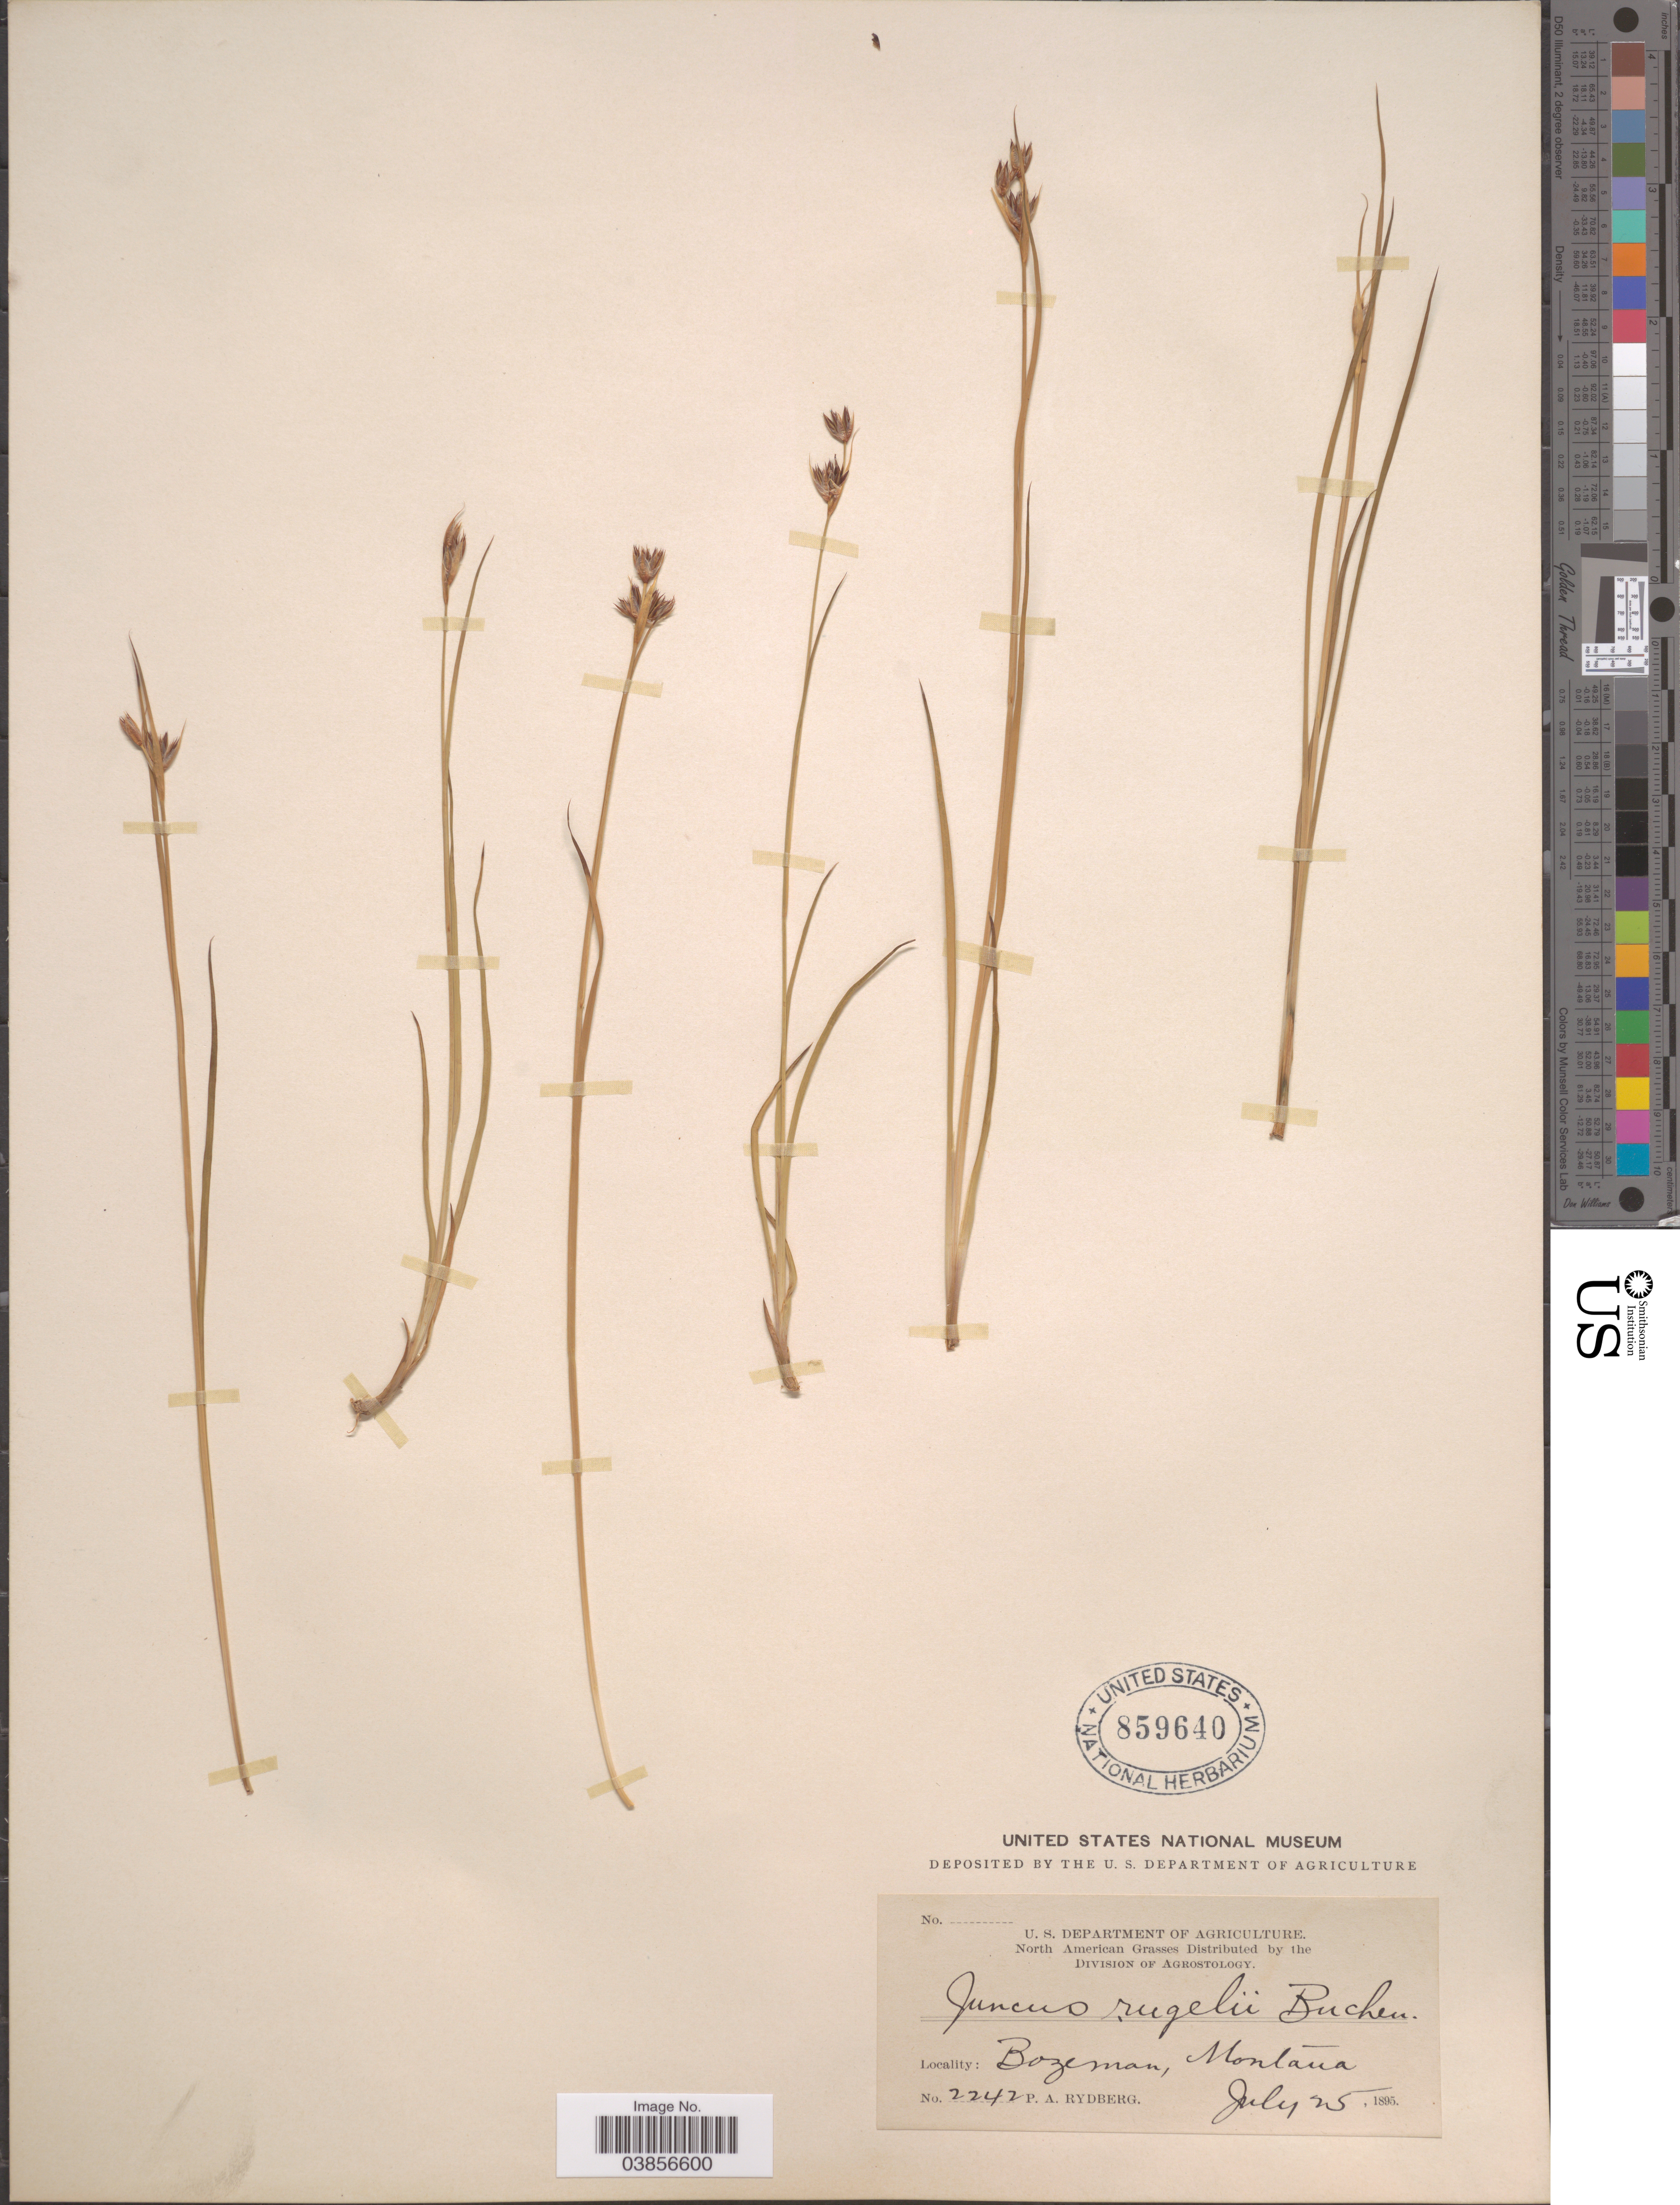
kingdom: Plantae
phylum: Tracheophyta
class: Liliopsida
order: Poales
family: Juncaceae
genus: Juncus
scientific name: Juncus regelii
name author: Buchenau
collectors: P. A. Rydberg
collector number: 2242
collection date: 1895-07-25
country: United States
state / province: Montana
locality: Bozeman.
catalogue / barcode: US 859640